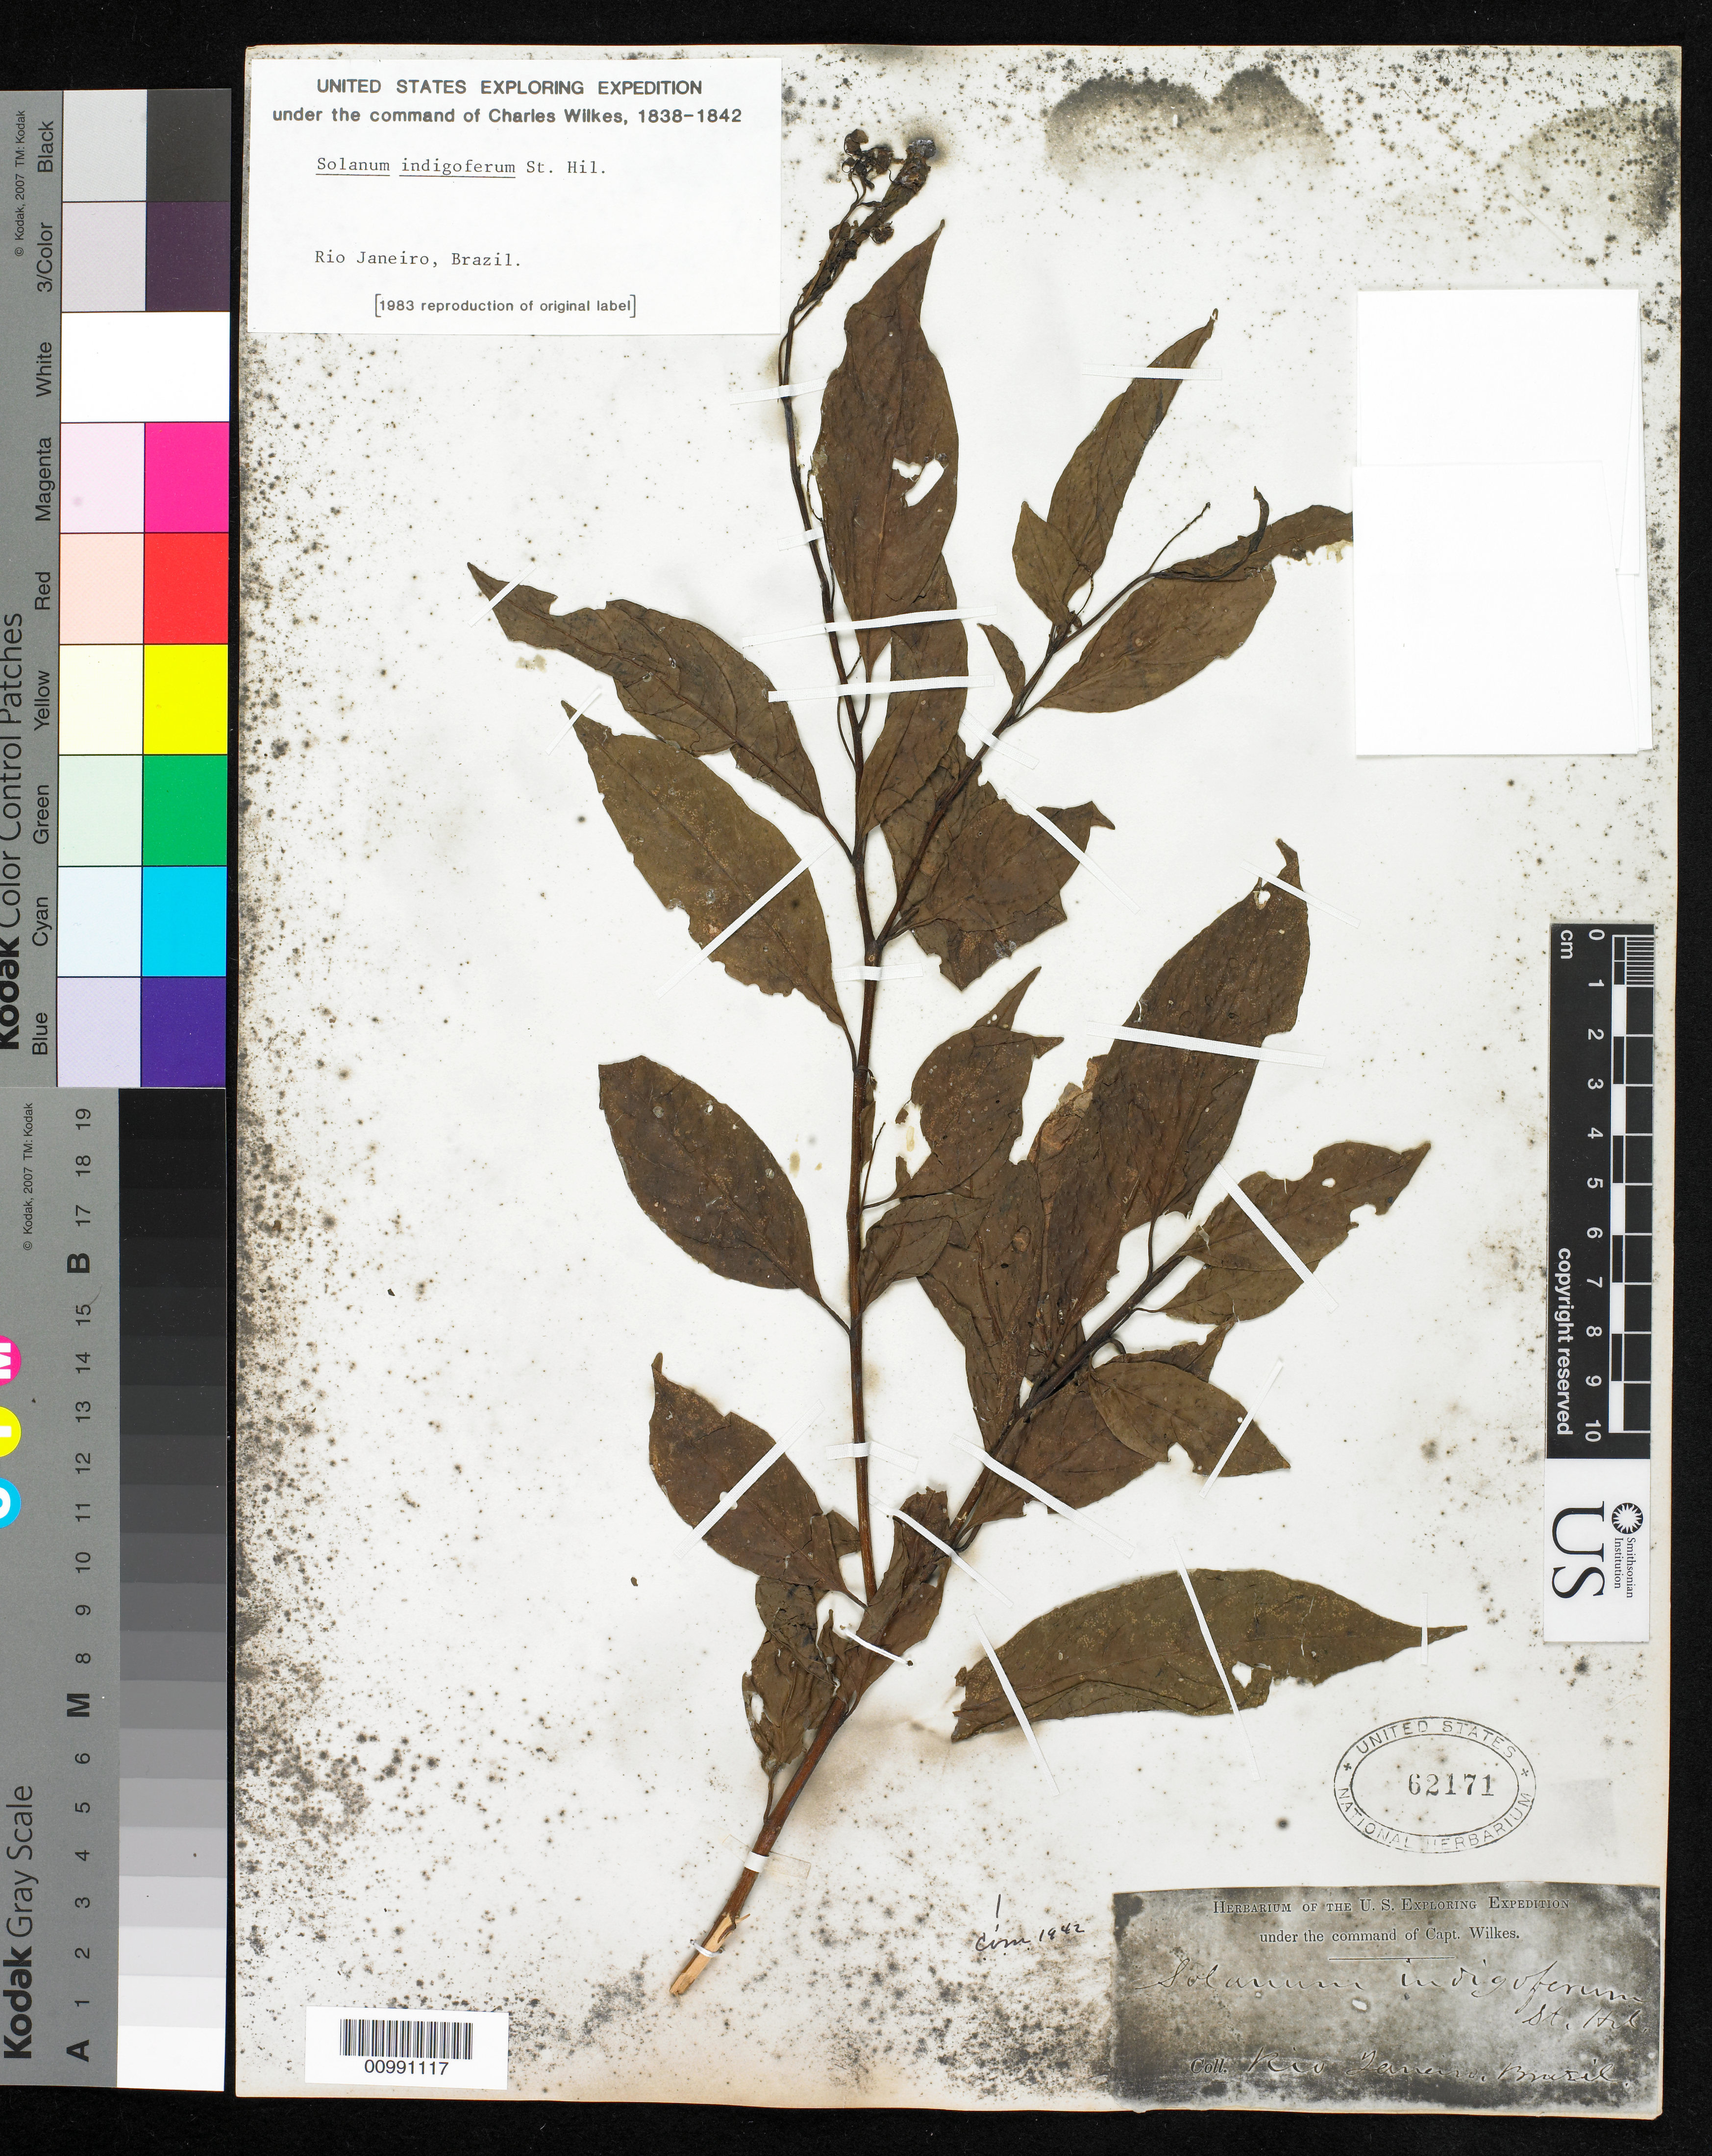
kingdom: Plantae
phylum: Tracheophyta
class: Magnoliopsida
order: Solanales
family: Solanaceae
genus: Solanum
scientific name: Solanum caeruleum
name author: Vell.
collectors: Wilkes Explor. Exped.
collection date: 1838/1842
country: Brazil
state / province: Rio de Janeiro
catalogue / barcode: US 62171